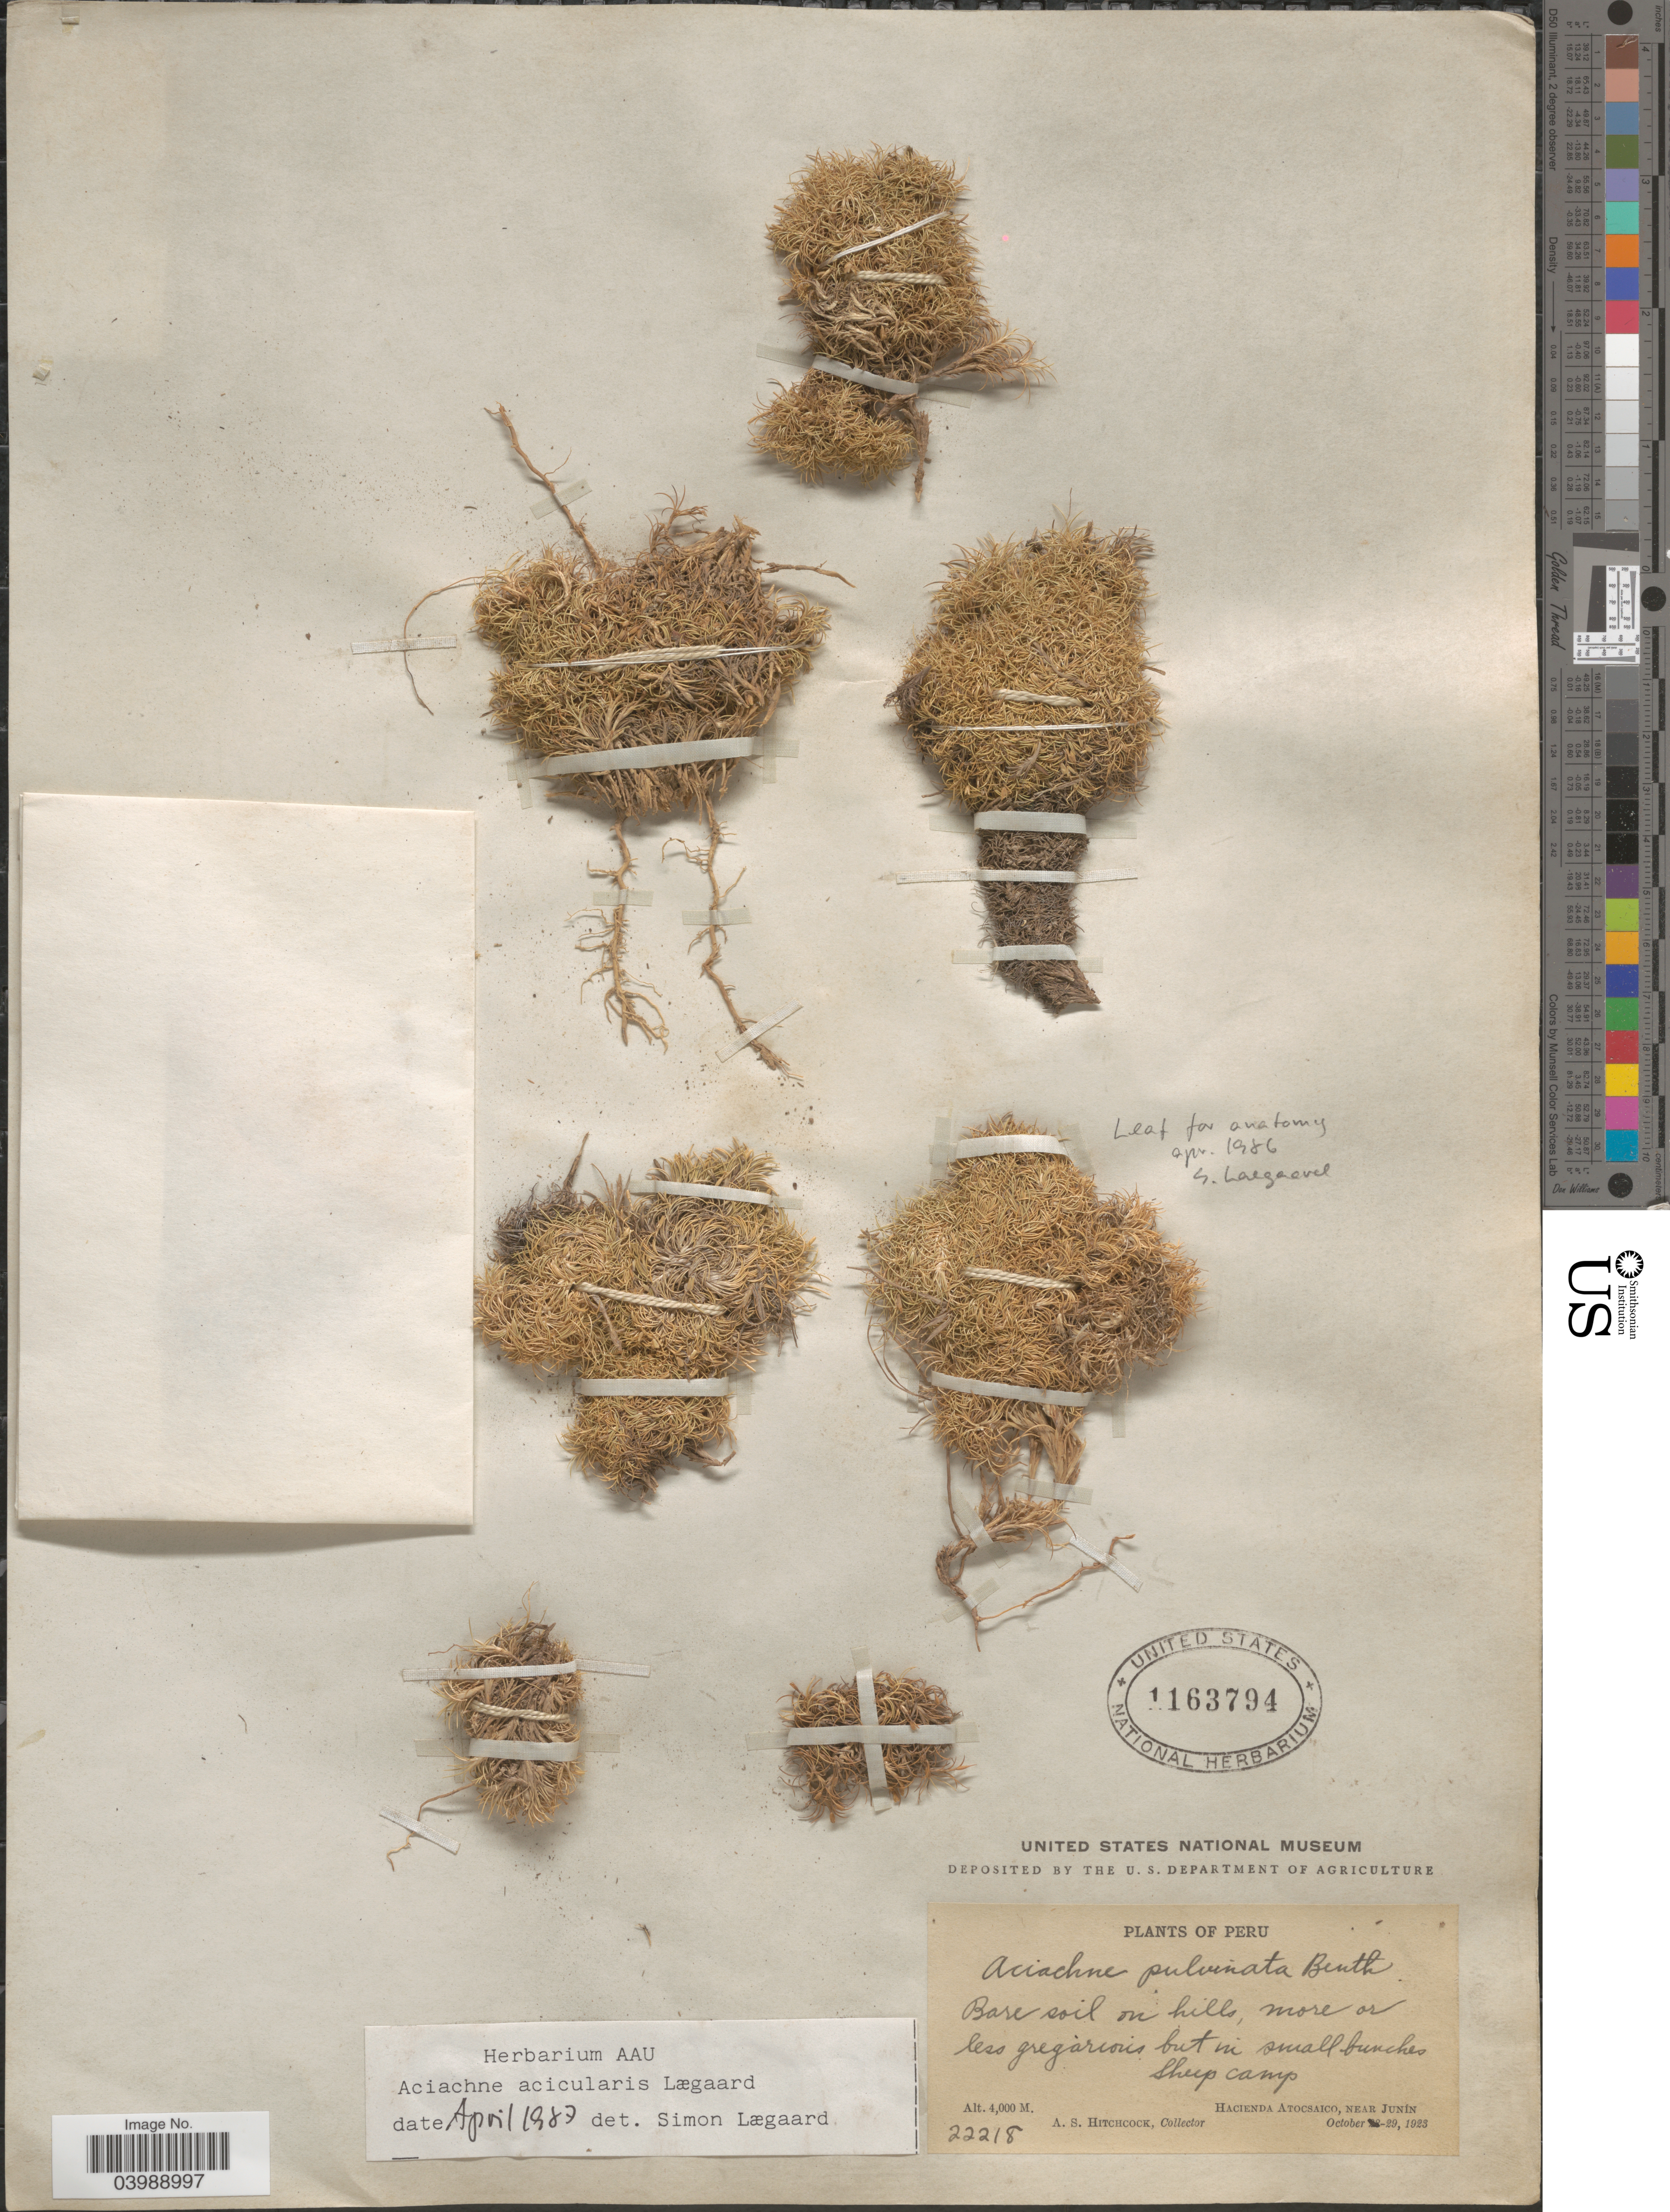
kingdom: Plantae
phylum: Tracheophyta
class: Liliopsida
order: Poales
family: Poaceae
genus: Aciachne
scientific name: Aciachne acicularis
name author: Lægaard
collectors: A. S. Hitchcock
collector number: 22218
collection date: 1923-10-29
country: Peru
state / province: Junín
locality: Sheep camp. Hacienda Atocsaico, near Junín.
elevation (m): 4000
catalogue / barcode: US 1163794